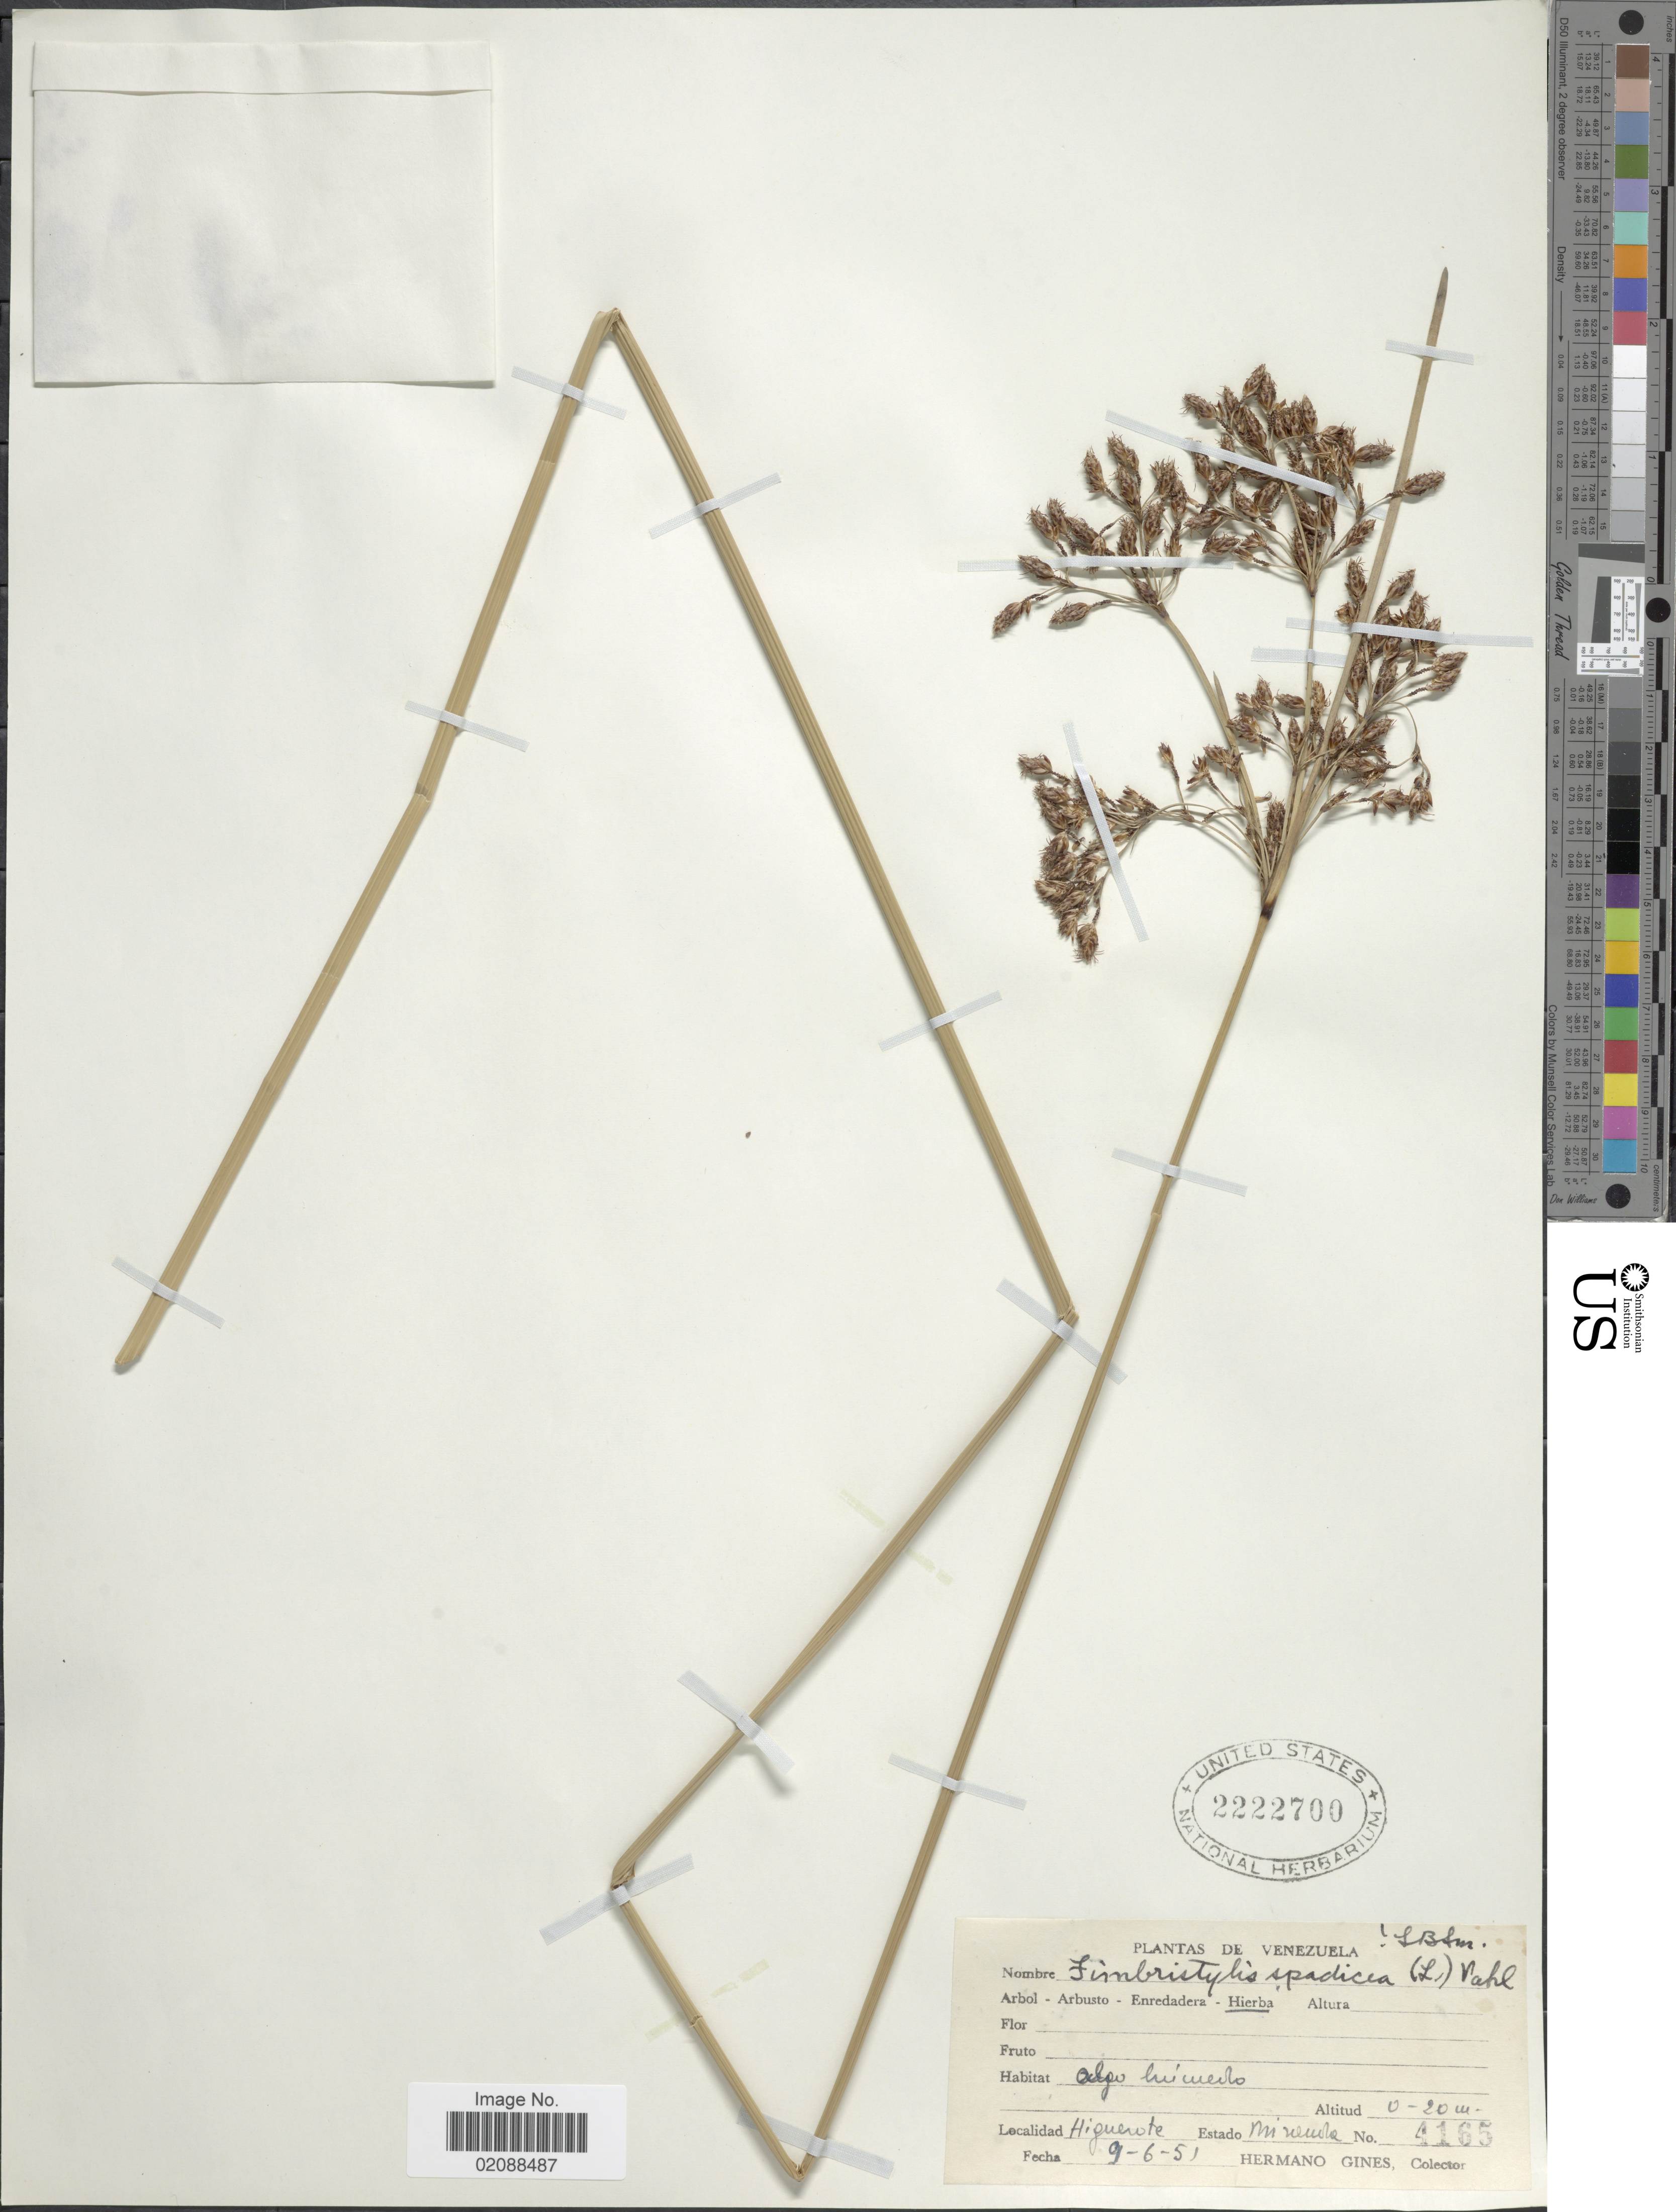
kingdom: Plantae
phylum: Tracheophyta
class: Liliopsida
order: Poales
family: Cyperaceae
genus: Fimbristylis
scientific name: Fimbristylis spadicea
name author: (L.) Vahl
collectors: Bro. Gines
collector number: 4165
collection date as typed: Transcribed d/m/y: 9/6/51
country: Venezuela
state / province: Miranda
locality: Higuerote, Estado Miranda [State of Miranda]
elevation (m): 0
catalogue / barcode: US 2222700